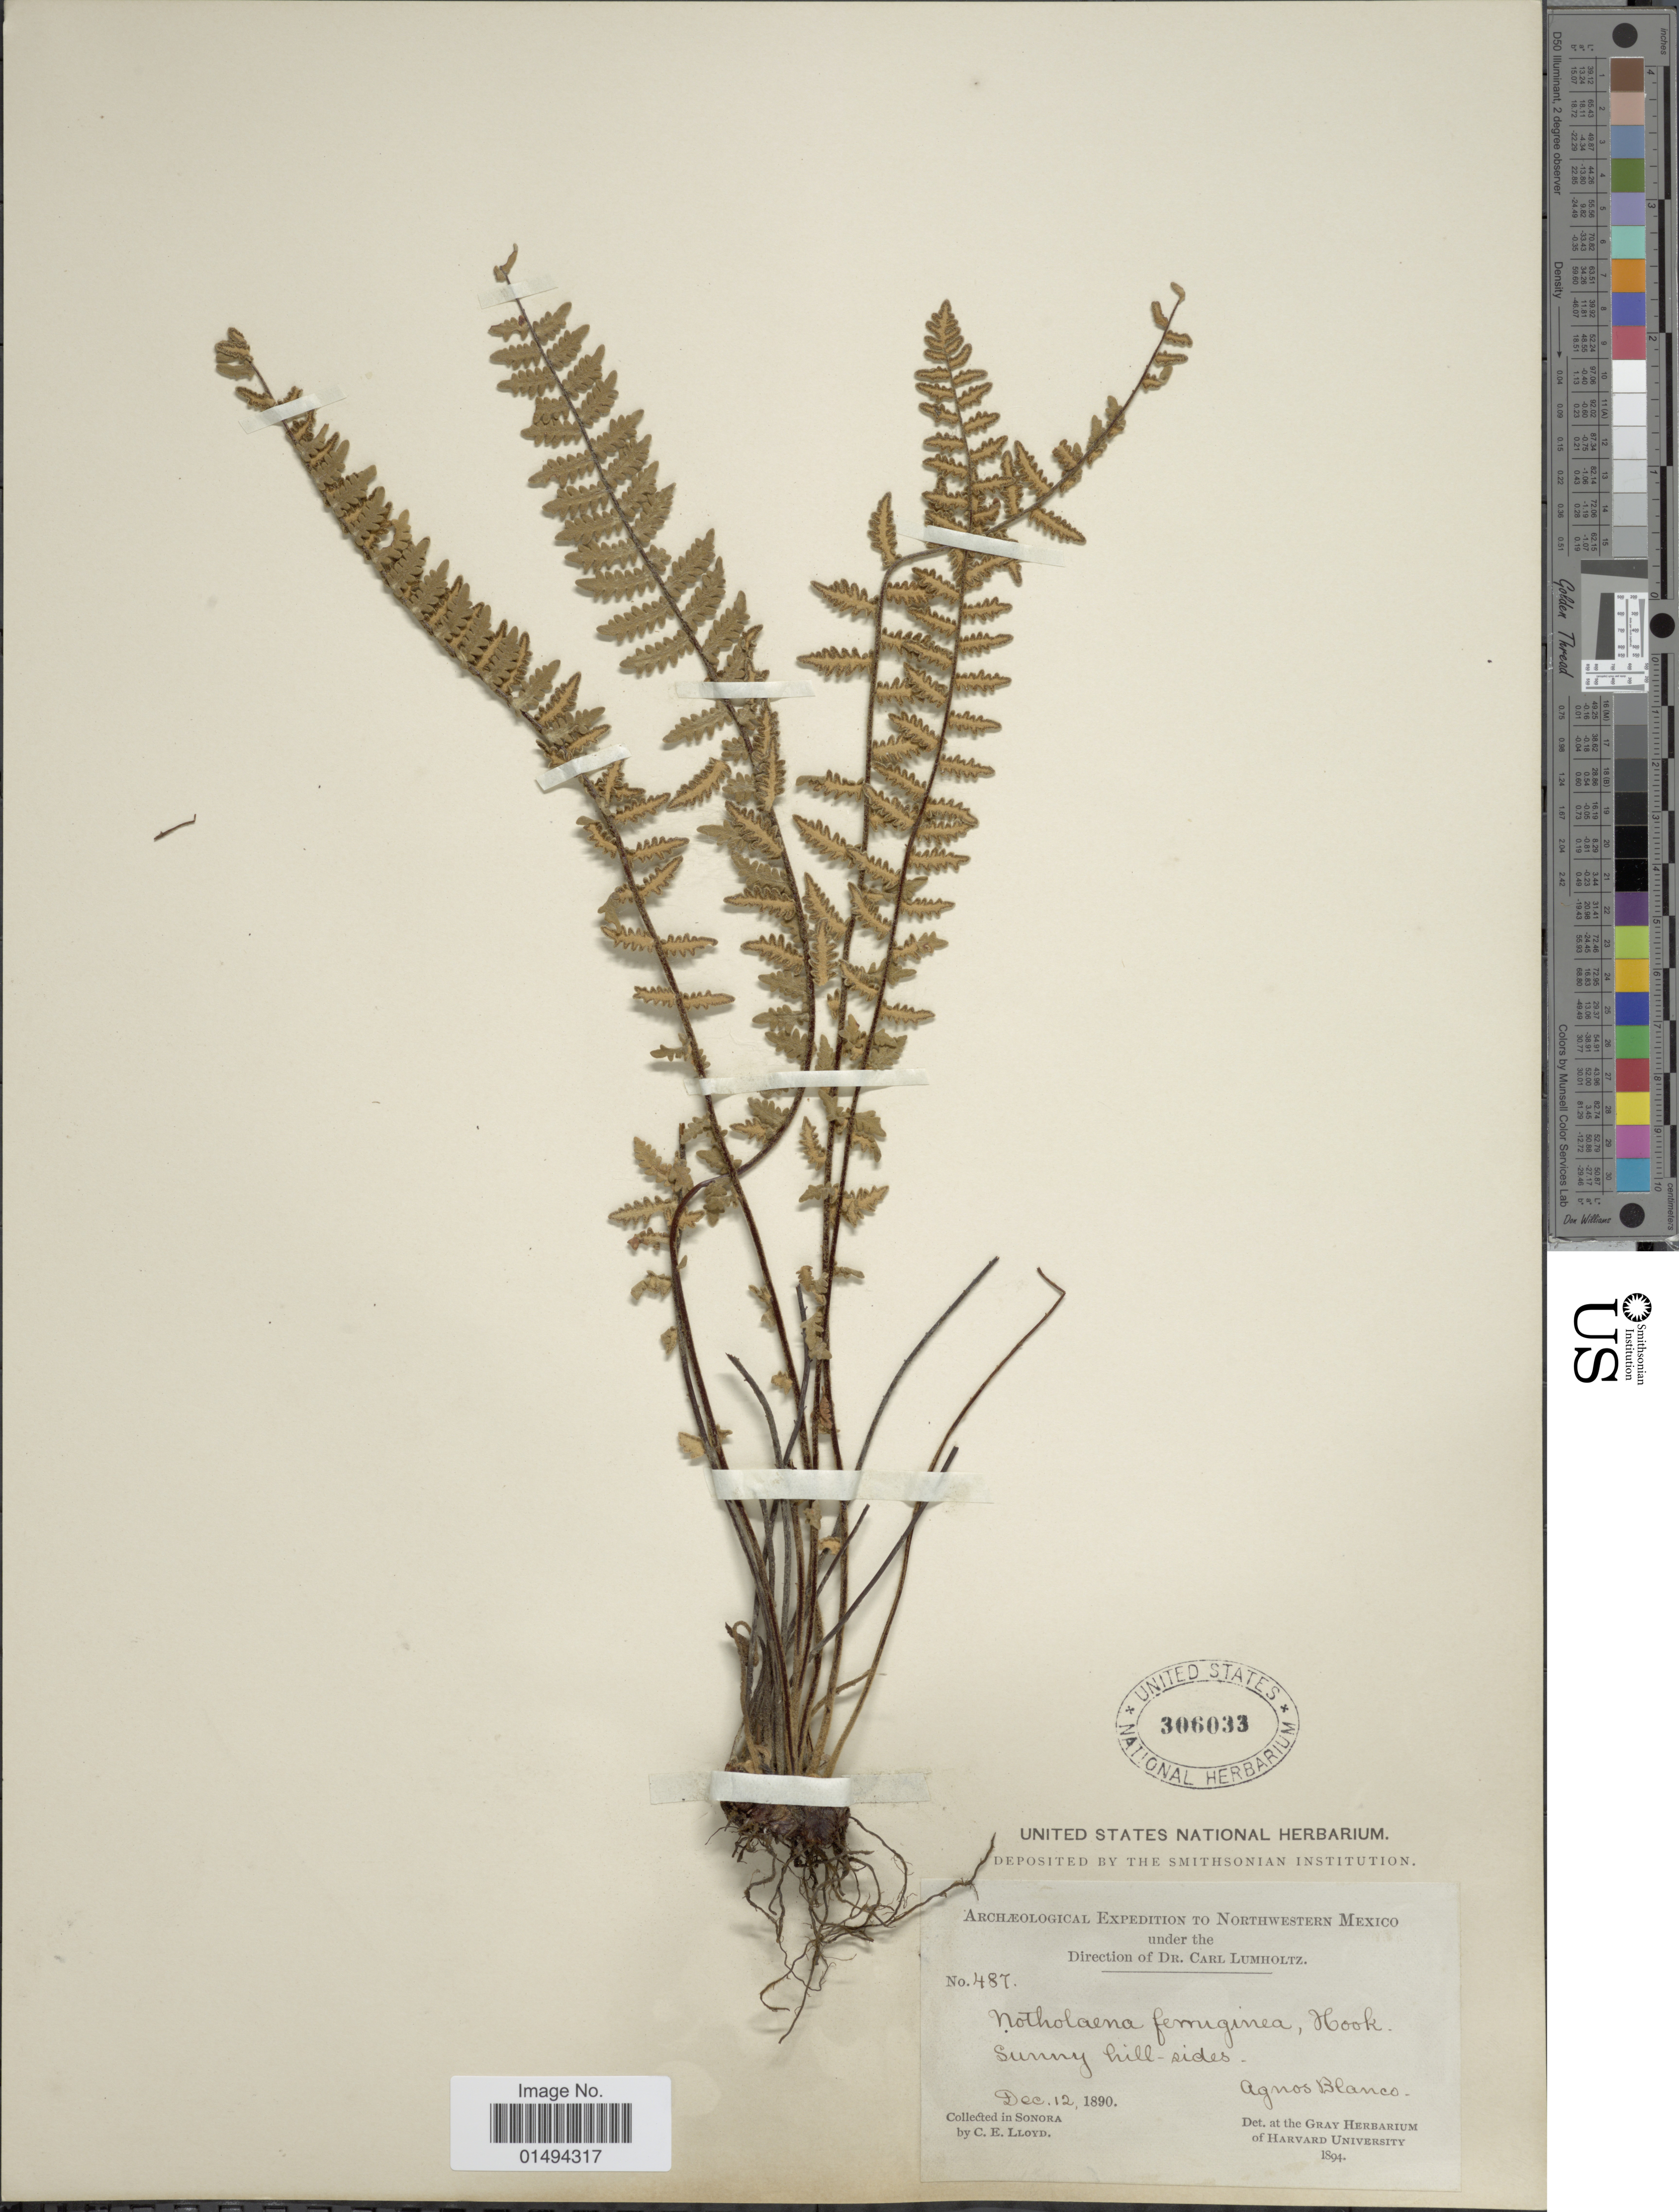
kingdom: Plantae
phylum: Tracheophyta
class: Polypodiopsida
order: Polypodiales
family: Pteridaceae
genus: Myriopteris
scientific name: Myriopteris aurea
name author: (Poir.) Grusz & Windham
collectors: Lloyd, C. E.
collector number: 487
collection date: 1890-12-12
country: Mexico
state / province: Sonora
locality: Agnos Blanco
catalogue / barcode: US 306033